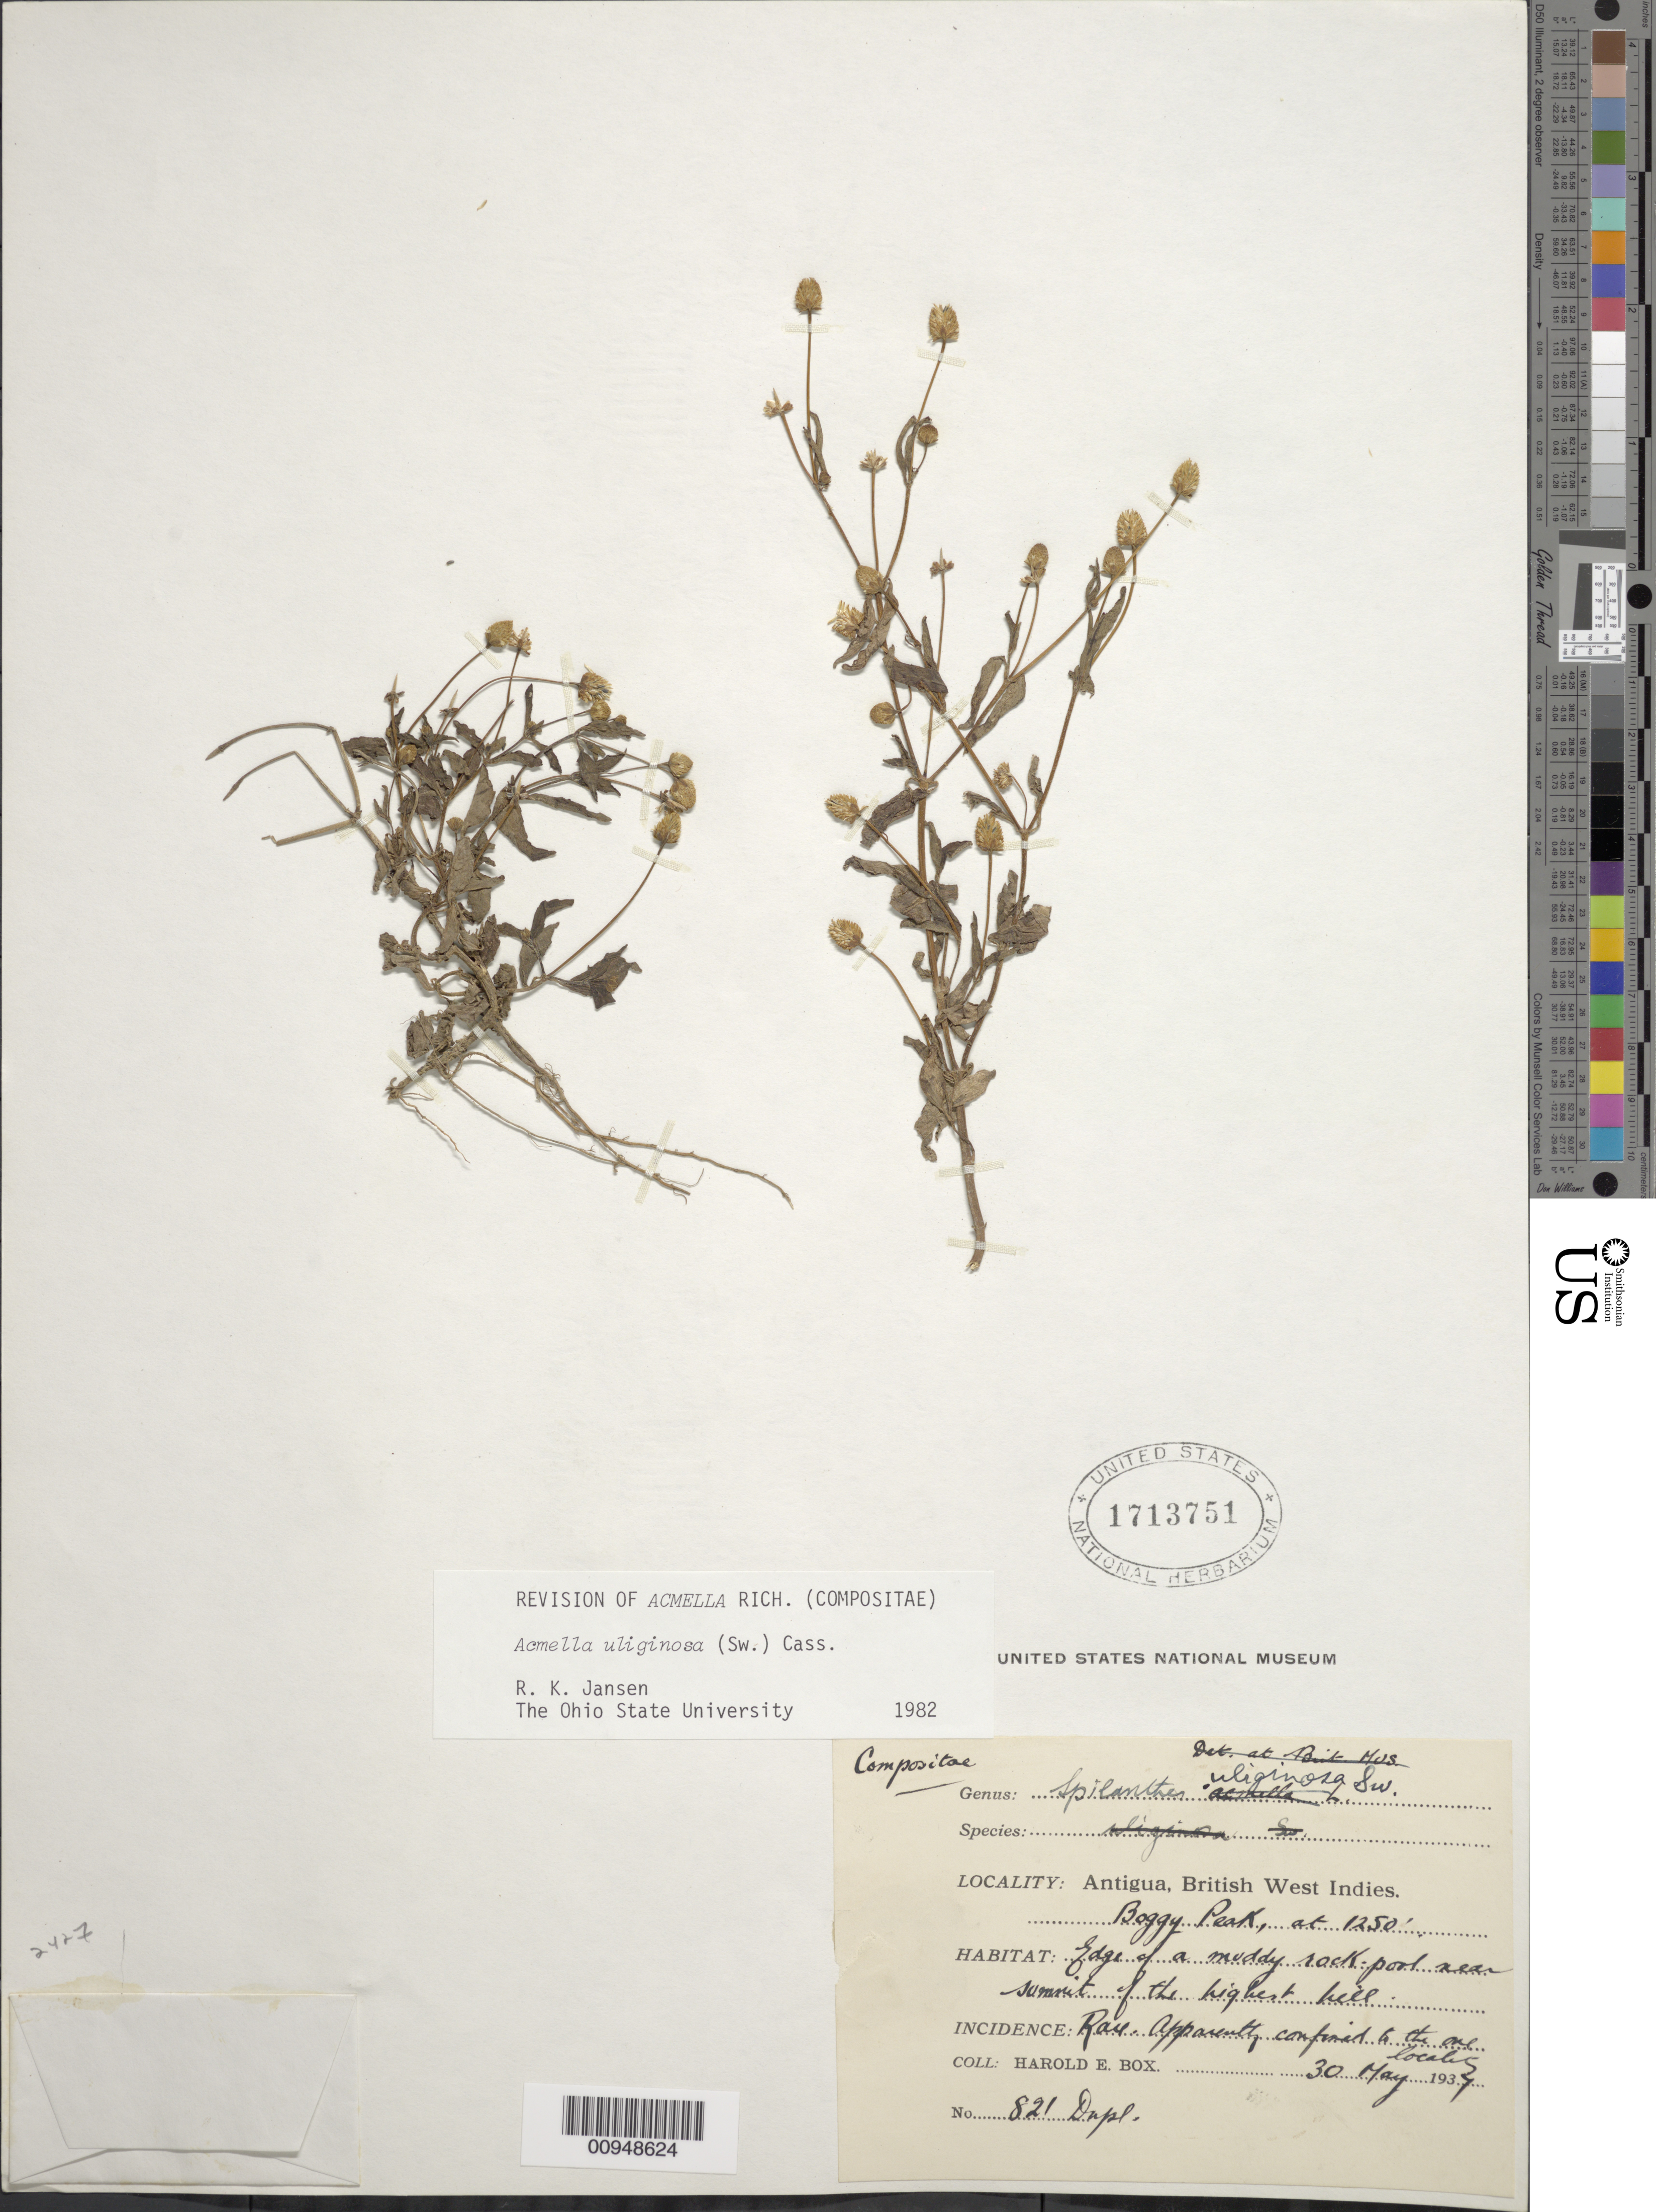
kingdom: Plantae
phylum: Tracheophyta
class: Magnoliopsida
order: Asterales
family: Asteraceae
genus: Acmella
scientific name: Acmella uliginosa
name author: (Sw.) Cass.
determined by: Jansen, R. K.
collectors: H. E. Box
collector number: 821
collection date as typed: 30 May 1937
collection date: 1937-05-30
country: Antigua and Barbuda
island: Antigua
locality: Boggy Peak, near summit of the highest hill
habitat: Edge of muddy rock pool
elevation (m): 1250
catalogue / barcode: US 1713751